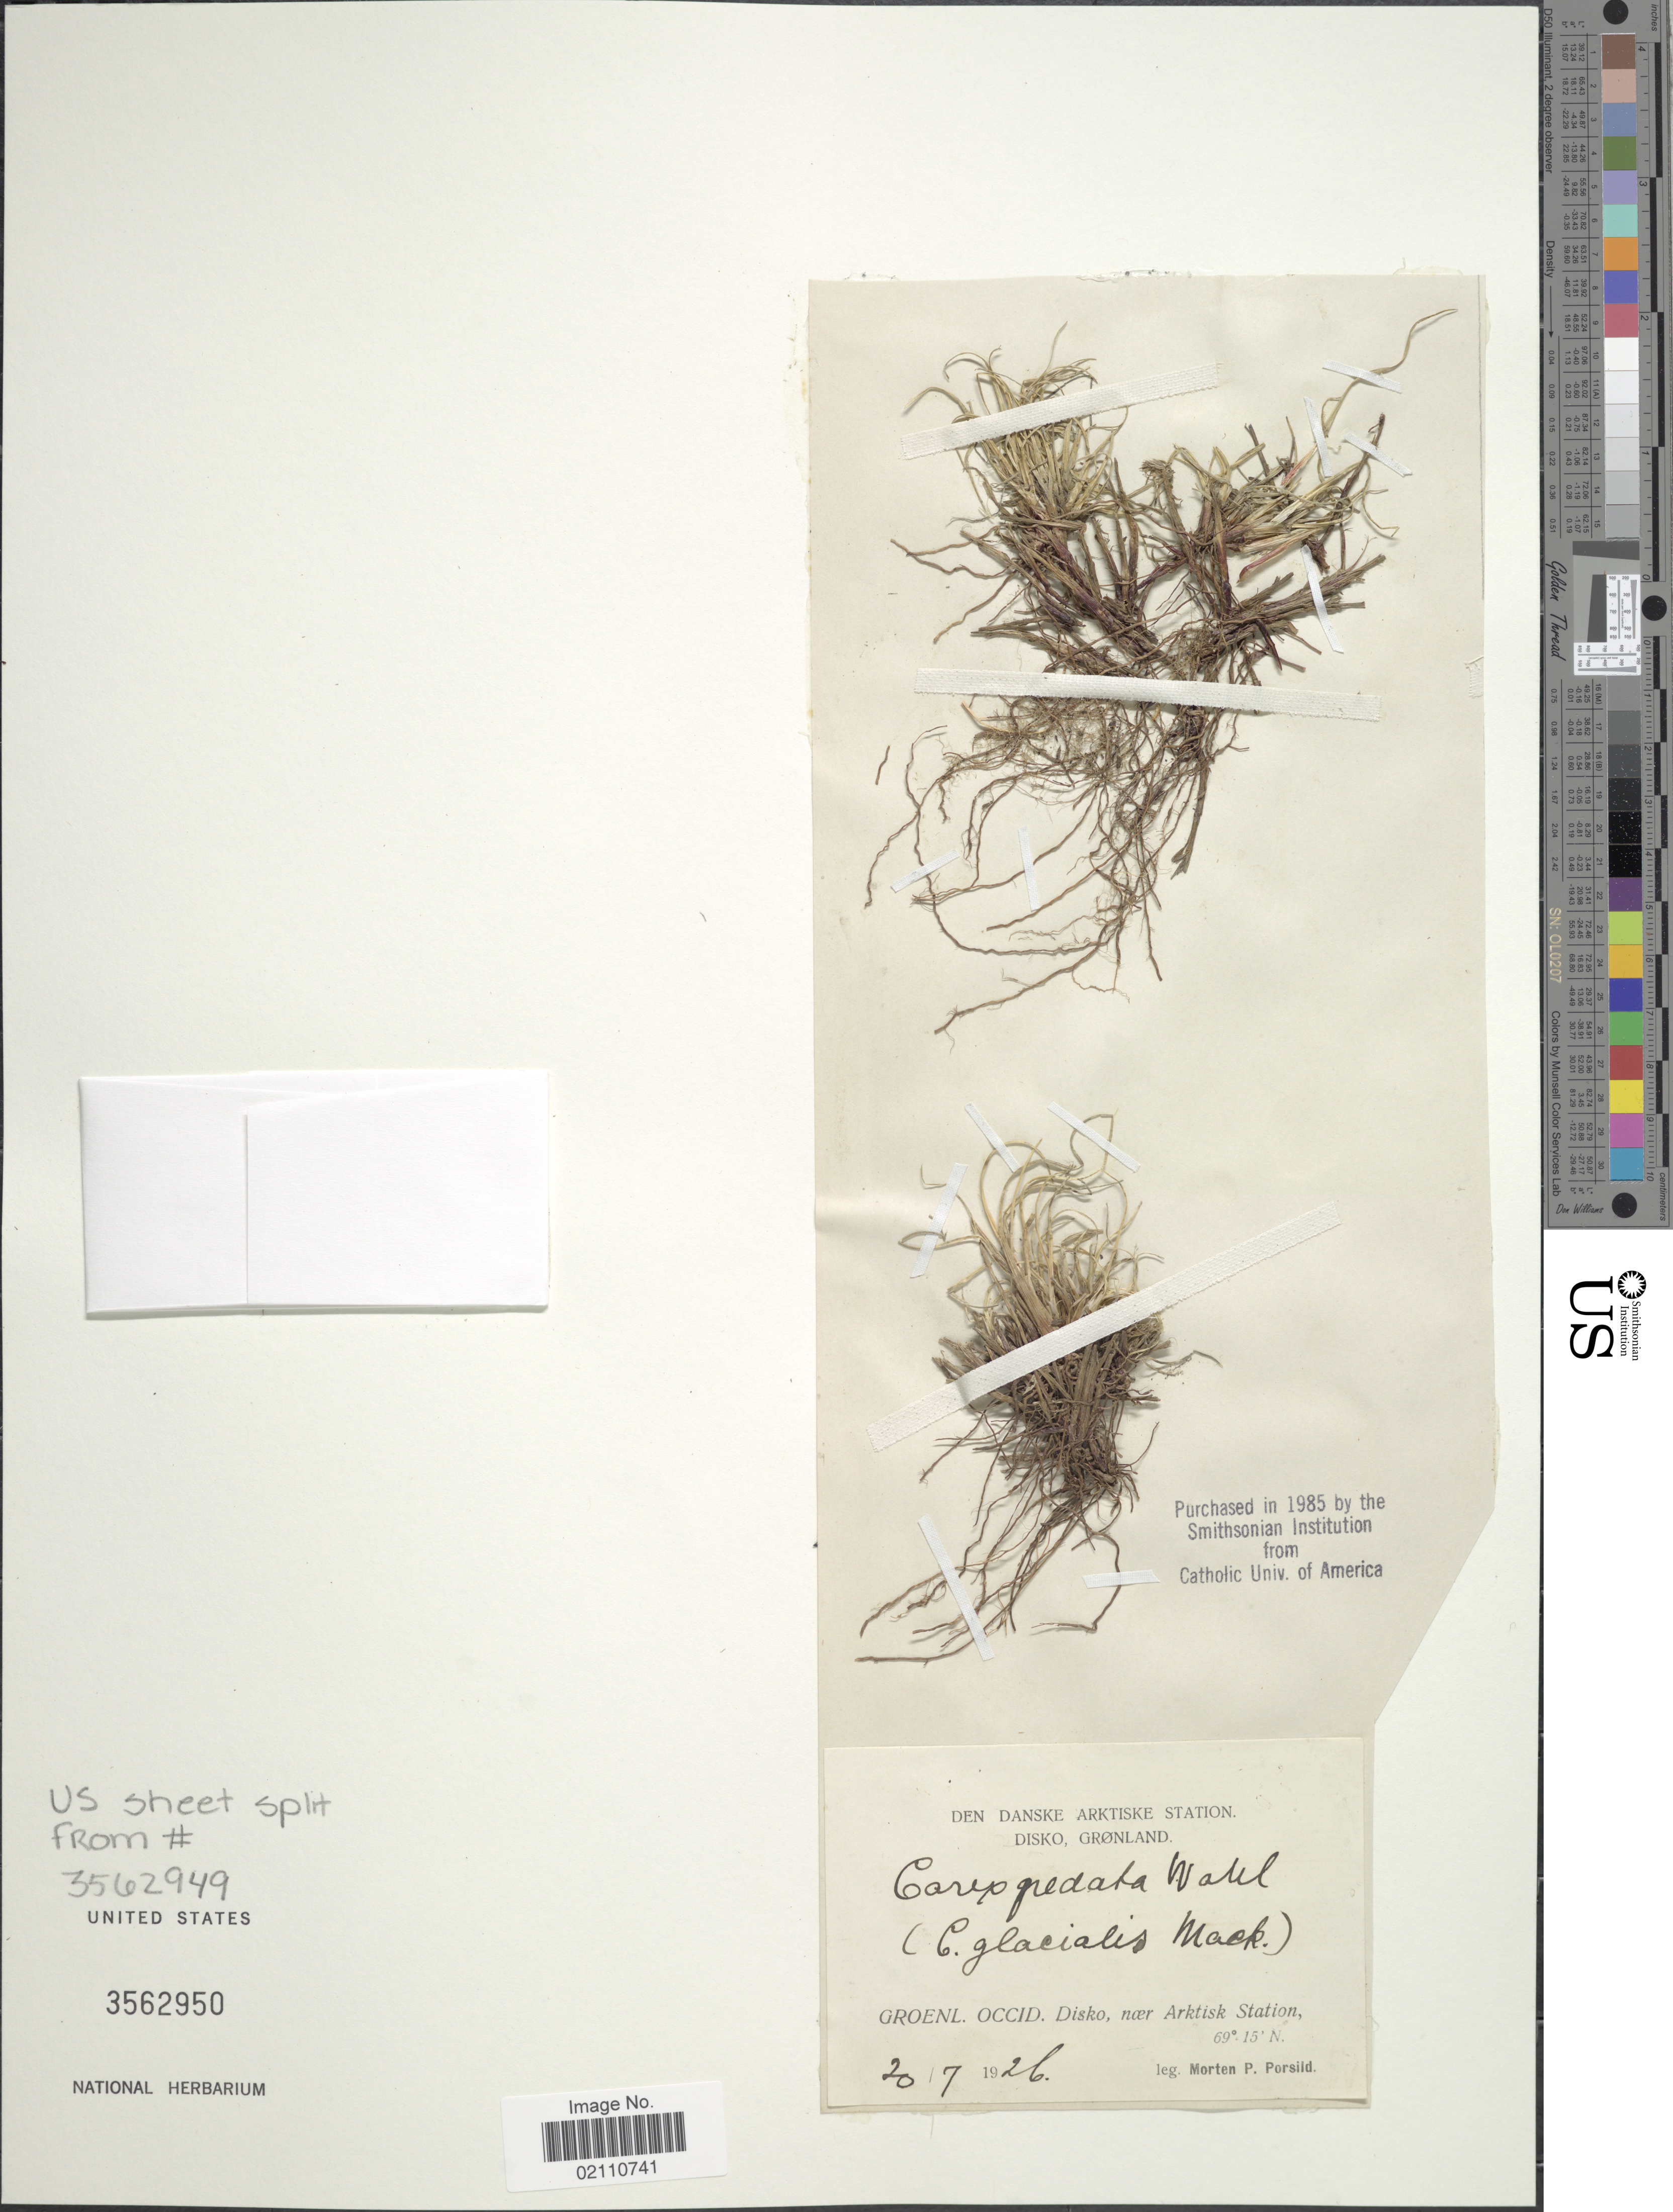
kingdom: Plantae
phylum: Tracheophyta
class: Liliopsida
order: Poales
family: Cyperaceae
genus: Carex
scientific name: Carex glacialis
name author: Mack.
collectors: M. P. Porsild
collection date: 1926-07-20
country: Greenland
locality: Den Danske, Arktiske Station, Disko, Groenl. Occid. Disko, near Arktisk Station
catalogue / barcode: US 3562950